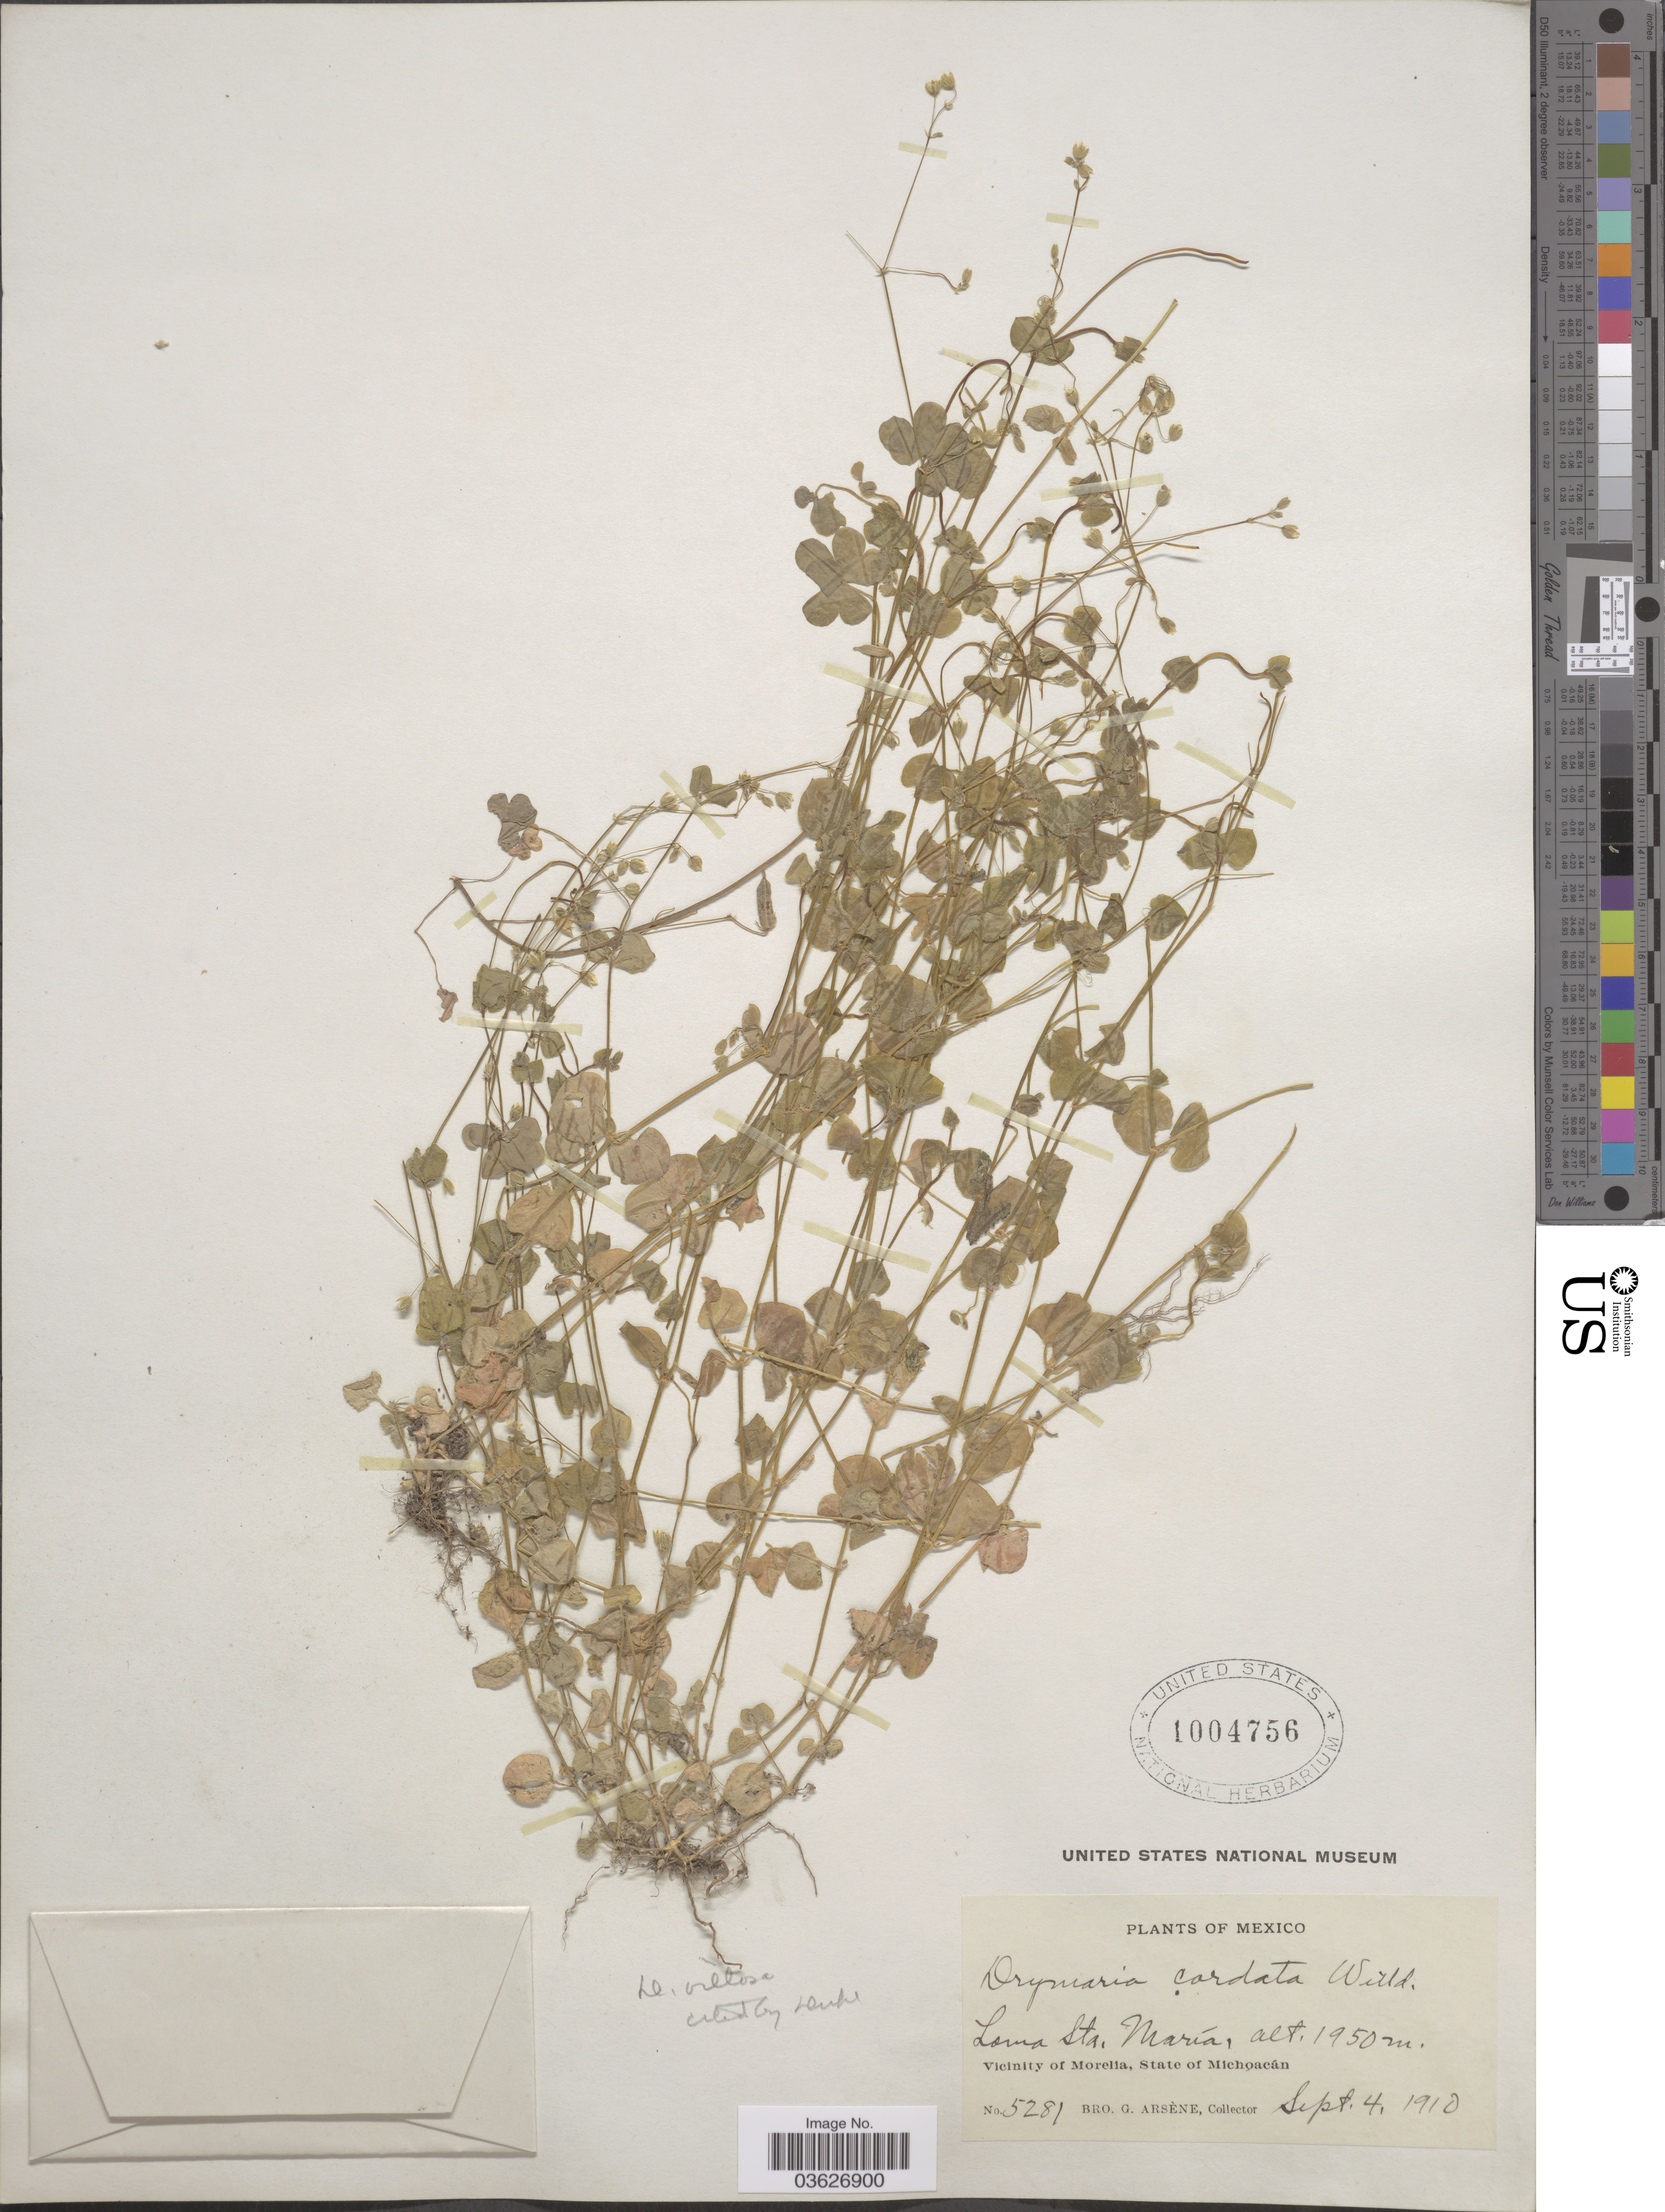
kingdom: Plantae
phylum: Tracheophyta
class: Magnoliopsida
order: Caryophyllales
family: Caryophyllaceae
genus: Drymaria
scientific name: Drymaria villosa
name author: Cham. & Schltdl.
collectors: Bro. G. Arsène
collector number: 5281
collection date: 1910-09-04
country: Mexico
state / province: Michoacán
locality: Loma Sta. María. Vicinity of Morelia.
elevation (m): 1950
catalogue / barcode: US 1004756